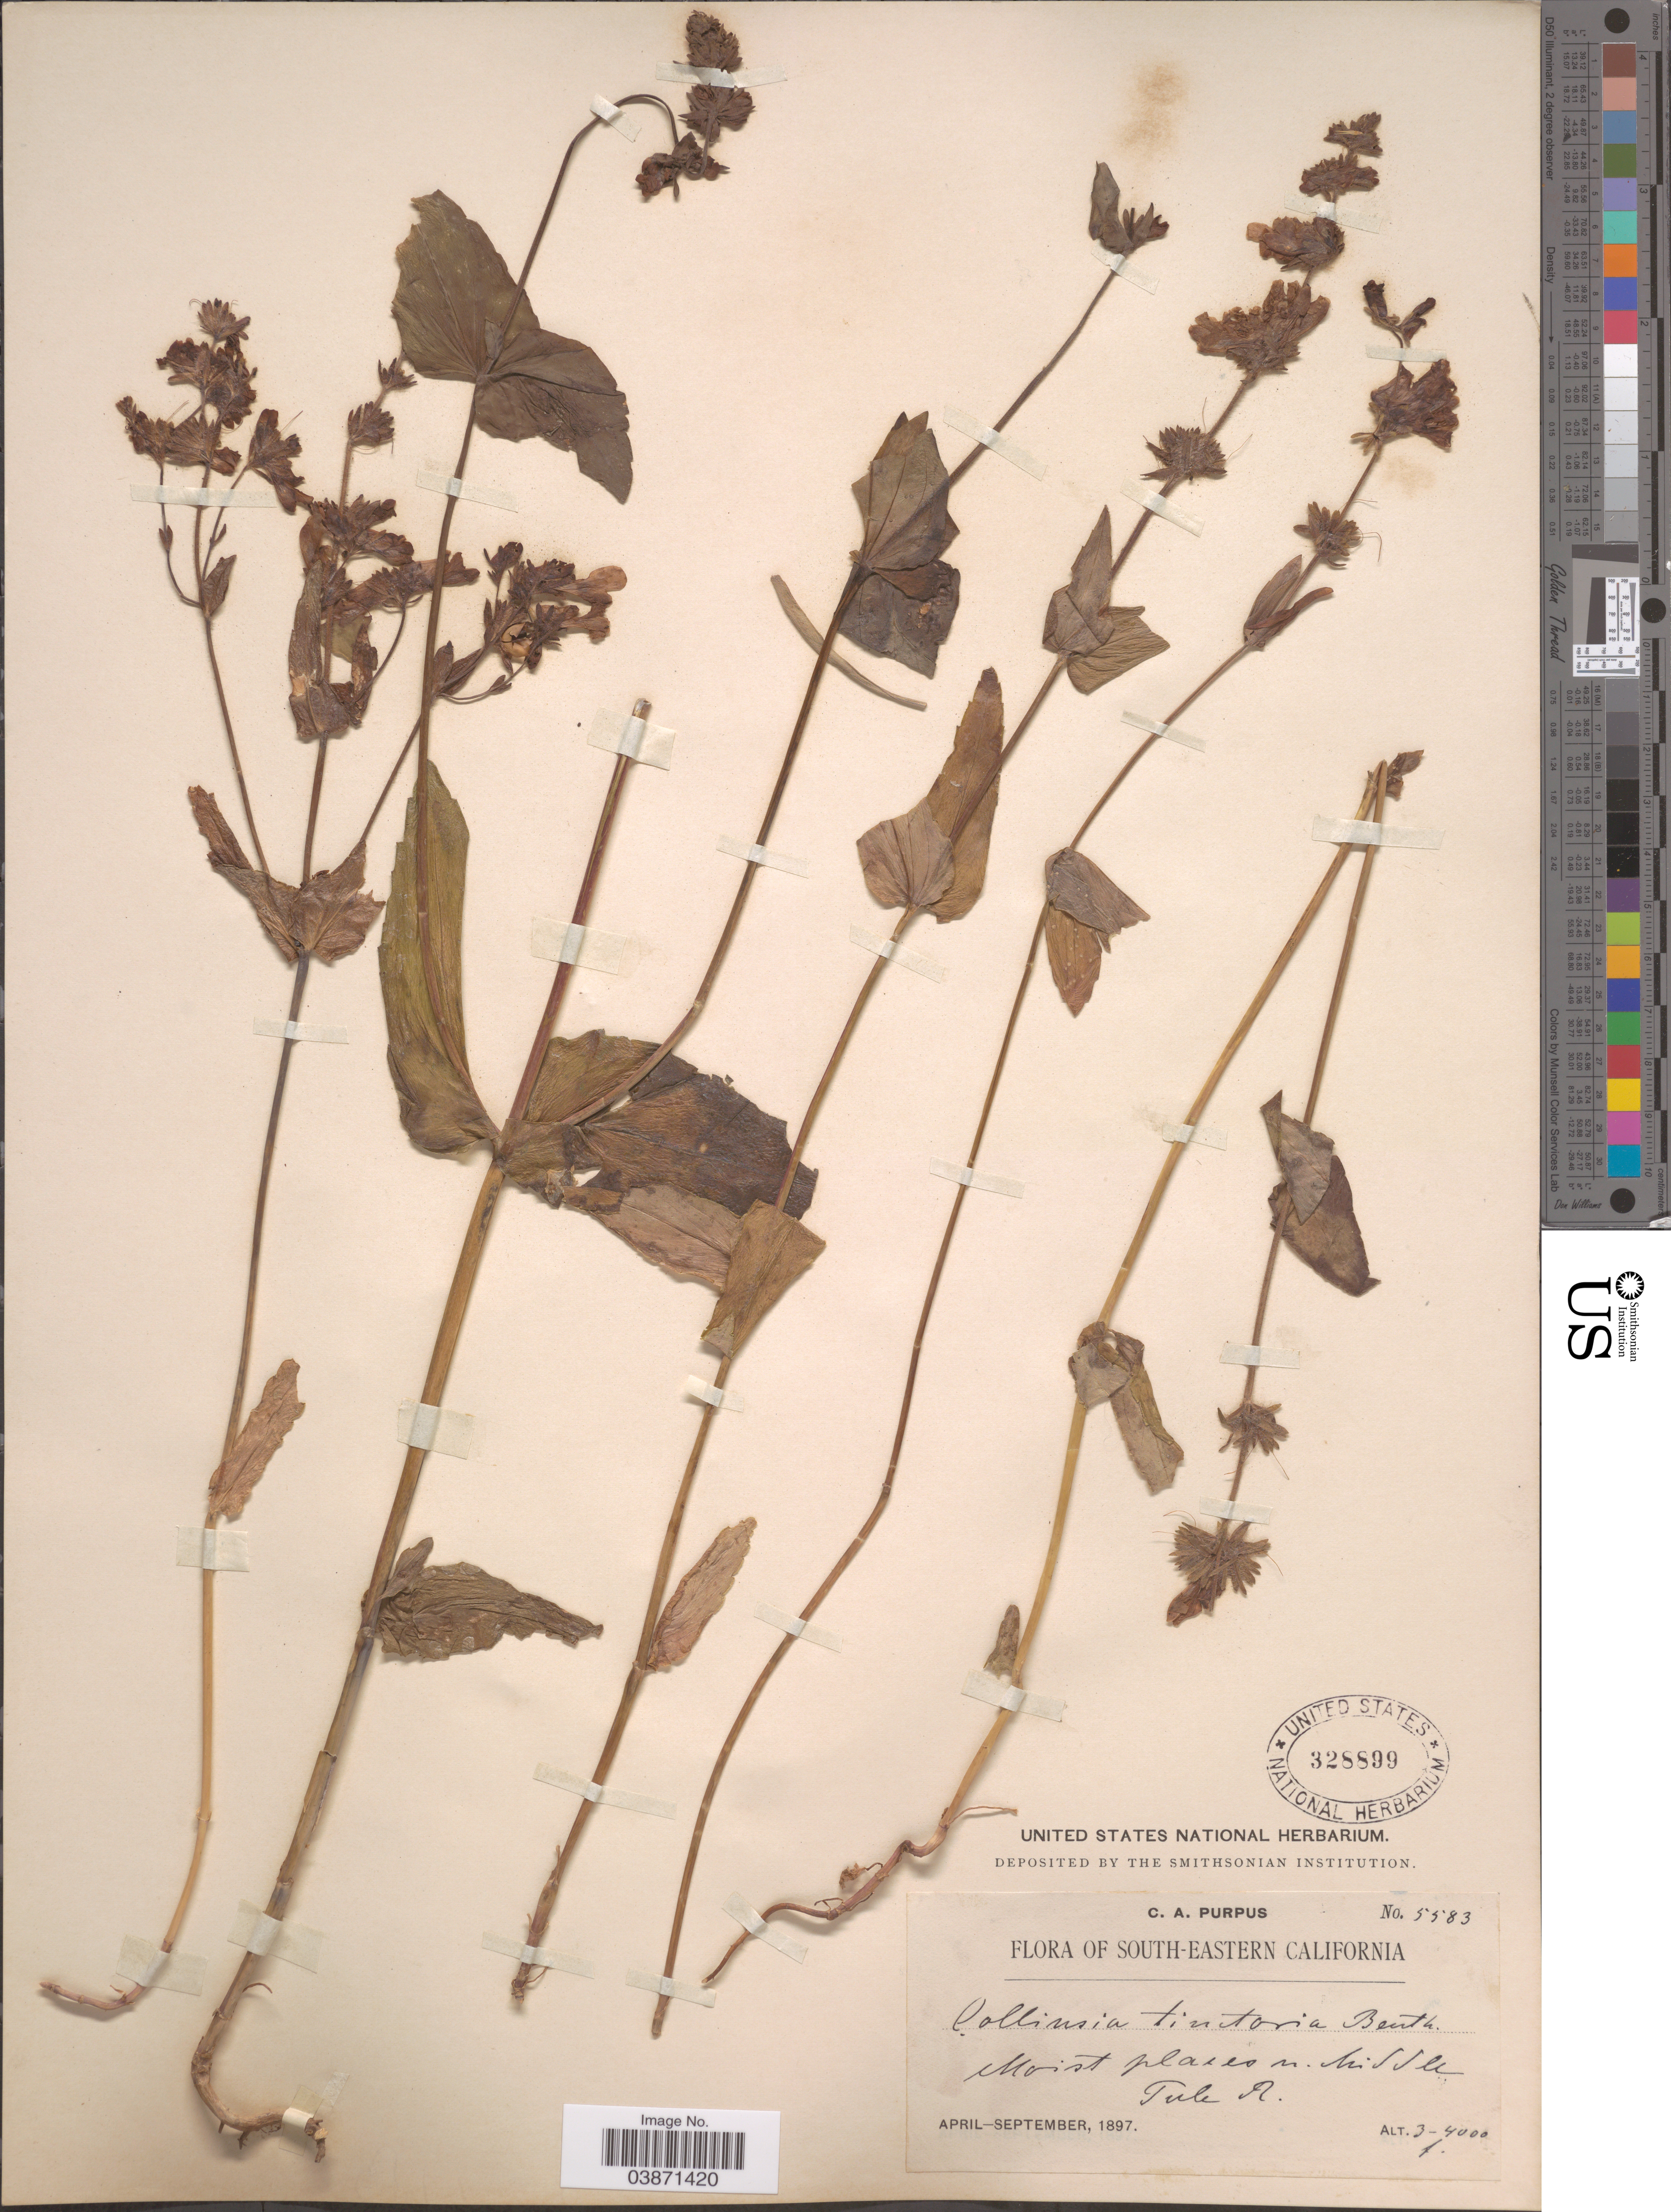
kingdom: Plantae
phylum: Tracheophyta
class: Magnoliopsida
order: Lamiales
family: Plantaginaceae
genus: Collinsia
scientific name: Collinsia tinctoria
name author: Hartw. ex Benth.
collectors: C. A. Purpus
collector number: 5583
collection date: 1897-04/1897-09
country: United States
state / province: California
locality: South-eastern California. Moist places n. Middle Tule R.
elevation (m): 914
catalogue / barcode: US 328899